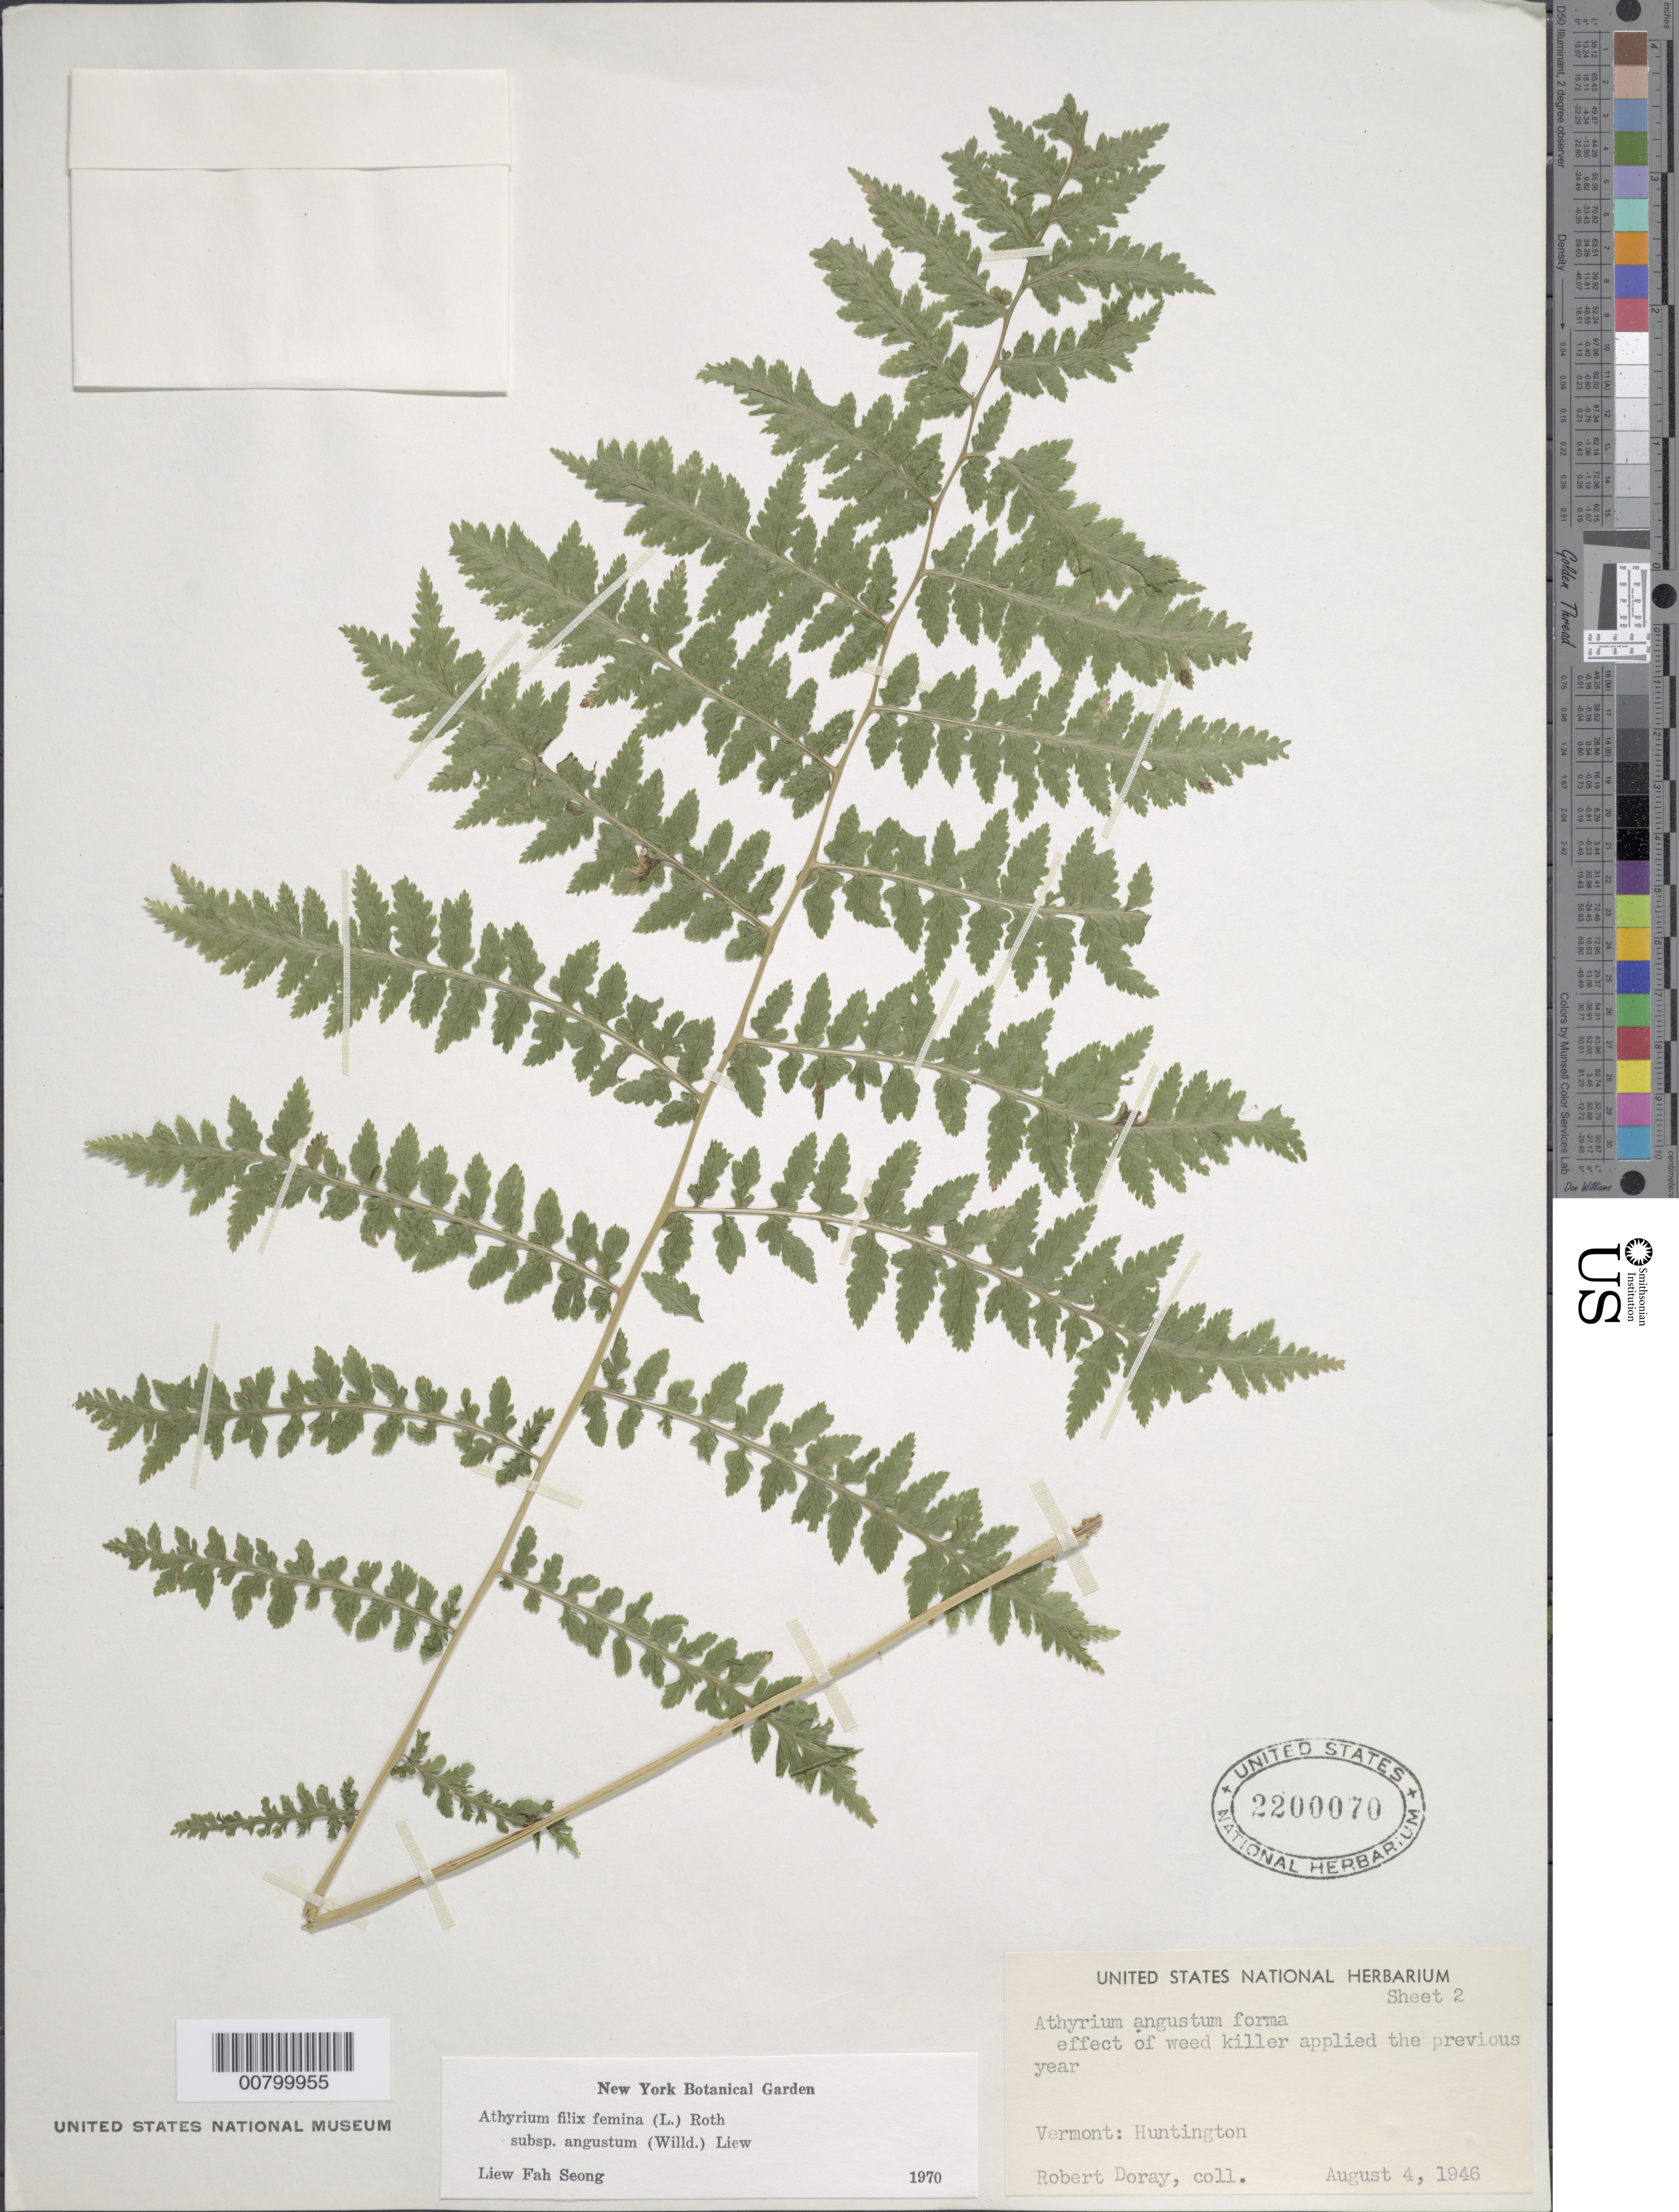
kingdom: Plantae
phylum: Tracheophyta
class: Polypodiopsida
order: Polypodiales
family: Athyriaceae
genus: Athyrium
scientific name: Athyrium filix-femina subsp. angustatum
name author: (Willd.) R.T. Clausen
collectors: R. Doray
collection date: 1946-08-04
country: United States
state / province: Vermont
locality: Huntington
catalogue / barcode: US 2200070